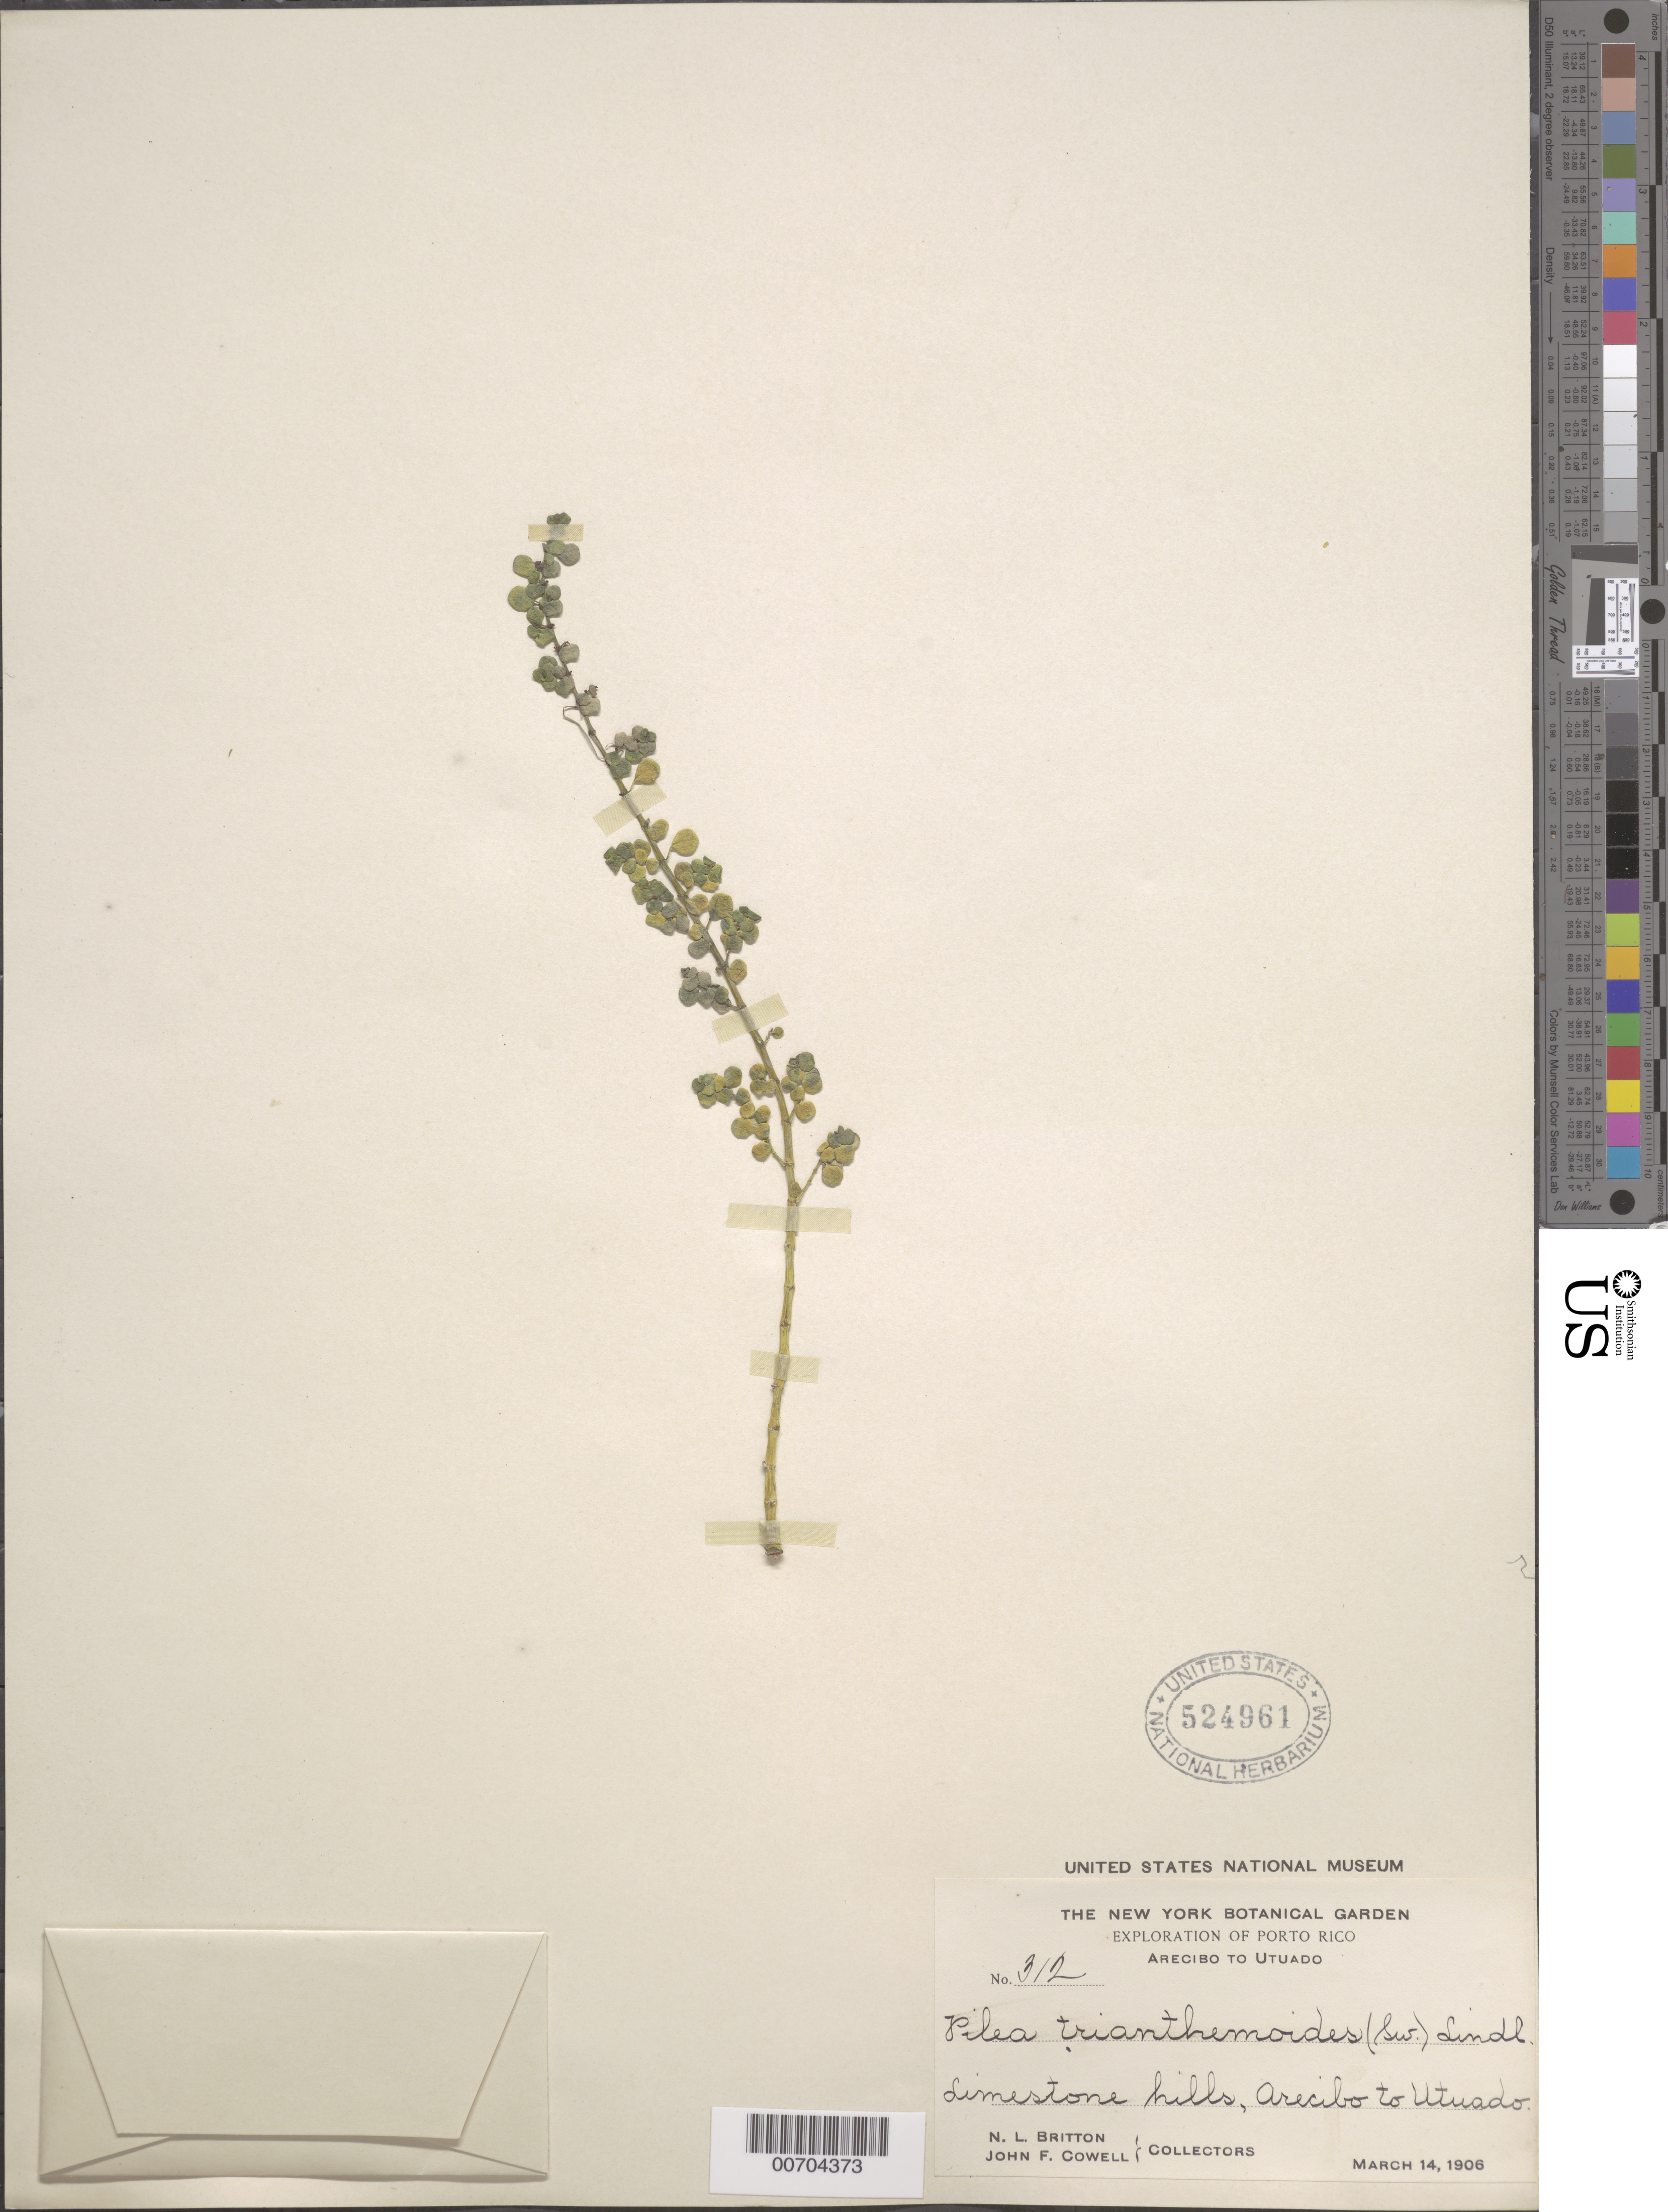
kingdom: Plantae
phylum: Tracheophyta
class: Magnoliopsida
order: Rosales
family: Urticaceae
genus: Pilea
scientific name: Pilea trianthemoides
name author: (Sw.) Lindl.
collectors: N. Britton & J. F. Cowell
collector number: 312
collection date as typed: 14 Mar 1906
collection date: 1906-03-14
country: Puerto Rico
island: Greater Antilles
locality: Arecibo to Utuado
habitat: Limestone hills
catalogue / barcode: US 524961